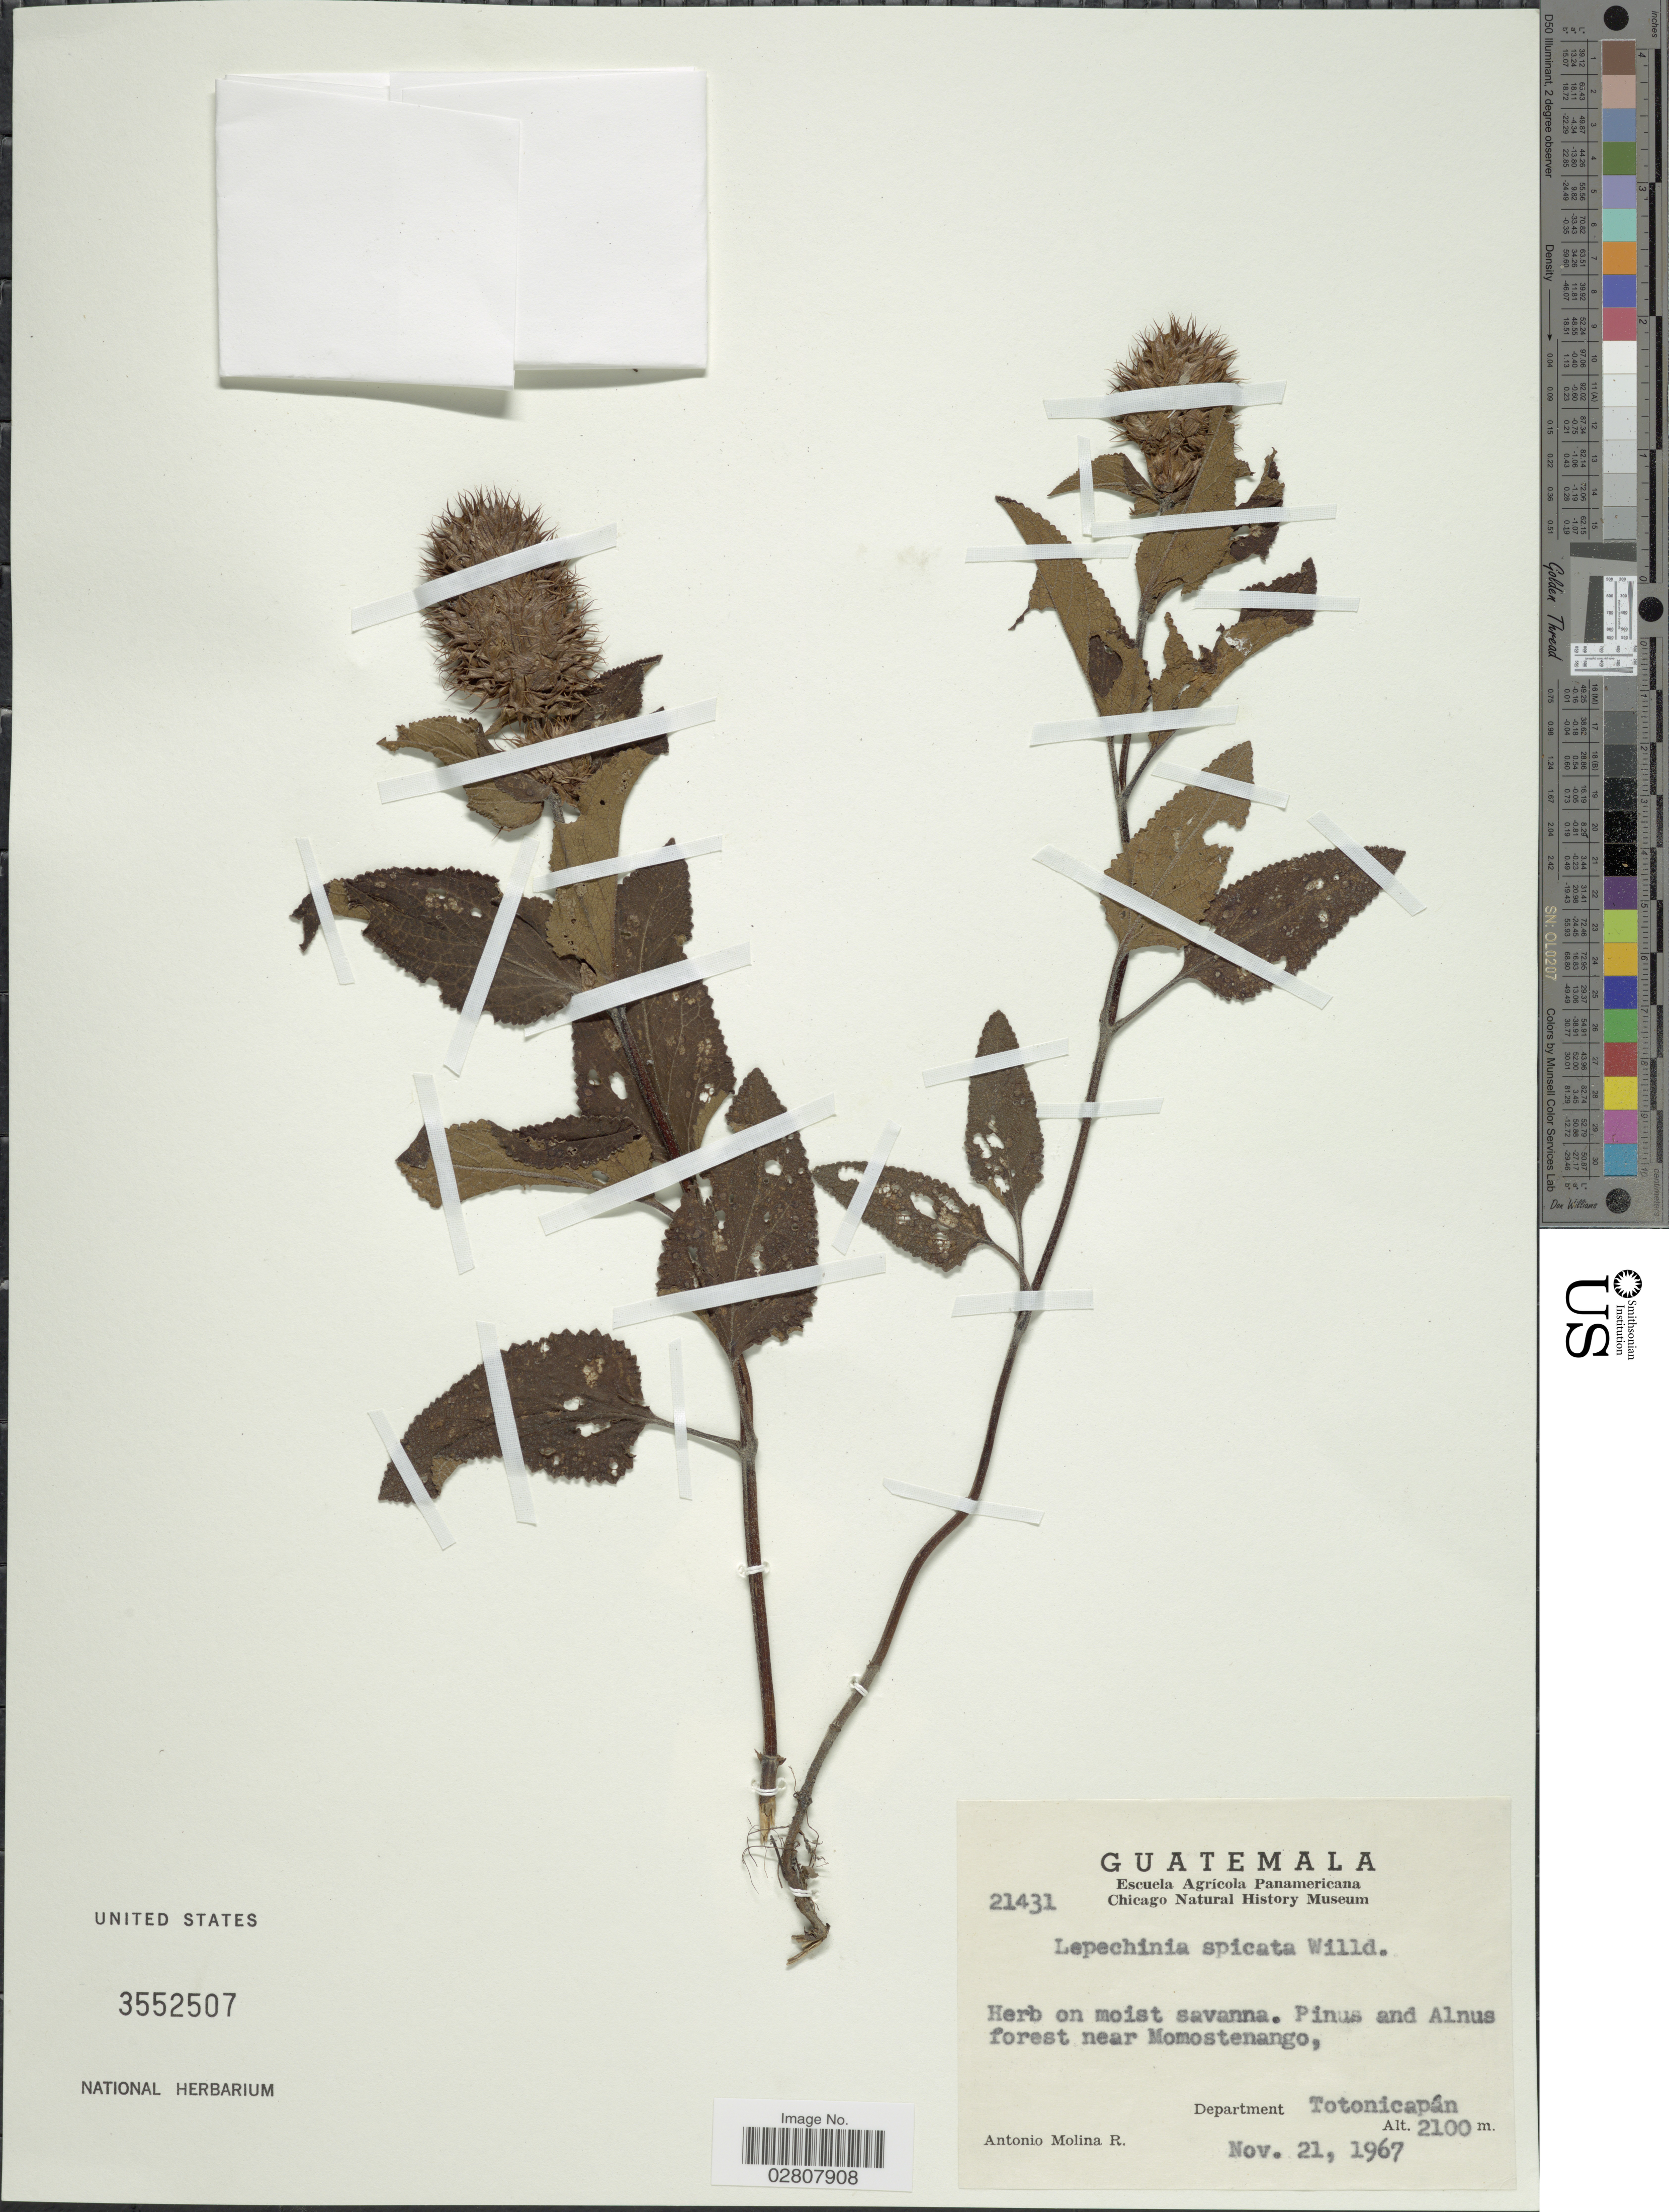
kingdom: Plantae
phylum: Tracheophyta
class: Magnoliopsida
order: Lamiales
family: Lamiaceae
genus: Lepechinia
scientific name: Lepechinia schiedeana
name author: (Schltdl.) Vatke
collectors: A. Molina R.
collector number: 21431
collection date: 1967-11-21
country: Guatemala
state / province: Totonicapan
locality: Pinus and Alnus forest near Momostenango. Department Totonicapán.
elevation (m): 2100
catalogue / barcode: US 3552507